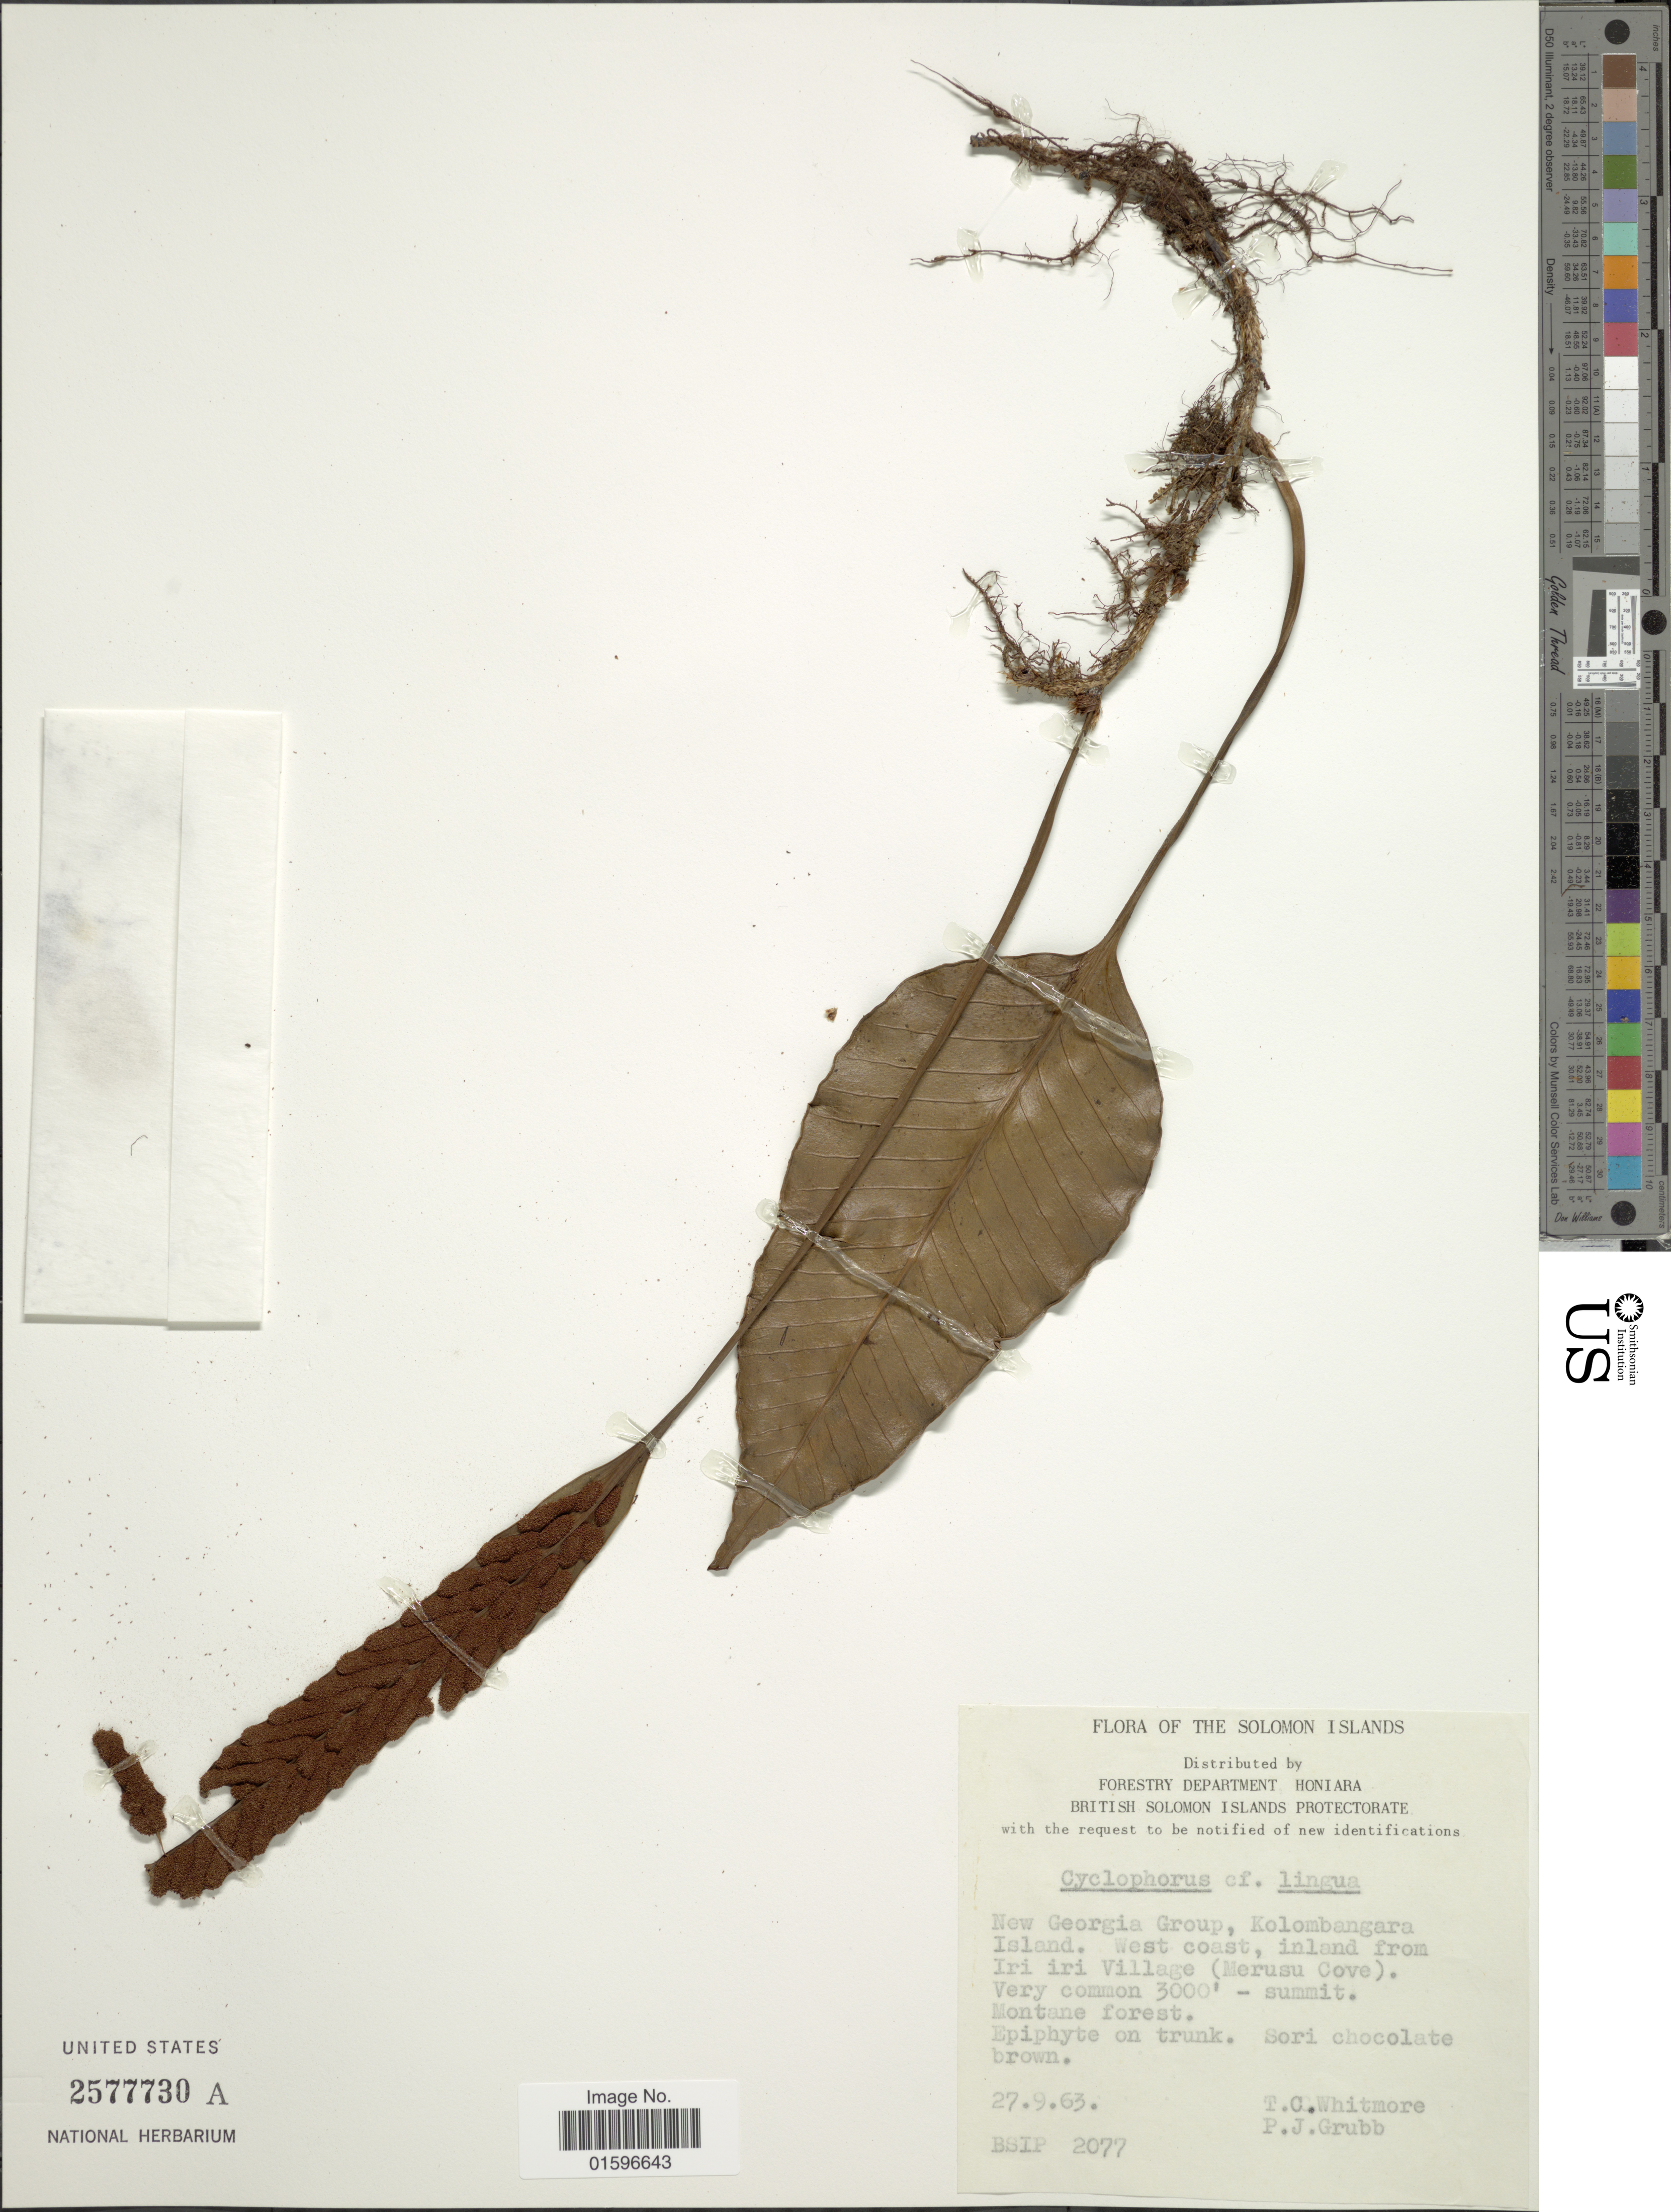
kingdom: Plantae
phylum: Tracheophyta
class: Polypodiopsida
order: Polypodiales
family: Polypodiaceae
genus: Selliguea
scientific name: Selliguea sp.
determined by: Florence, J.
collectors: T. C. Whitmore & P. J. Grubb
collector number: BSIP2077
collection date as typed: Transcribed d/m/y: 27/9/63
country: Solomon Islands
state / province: Solomon Islands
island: Kolombangara [Nduke]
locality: Solomon Islands, New Georgia Group, Kolombangara Island. West coast, inland from Iri iri Village (Merusu Cove)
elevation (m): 914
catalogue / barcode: US 2577730A